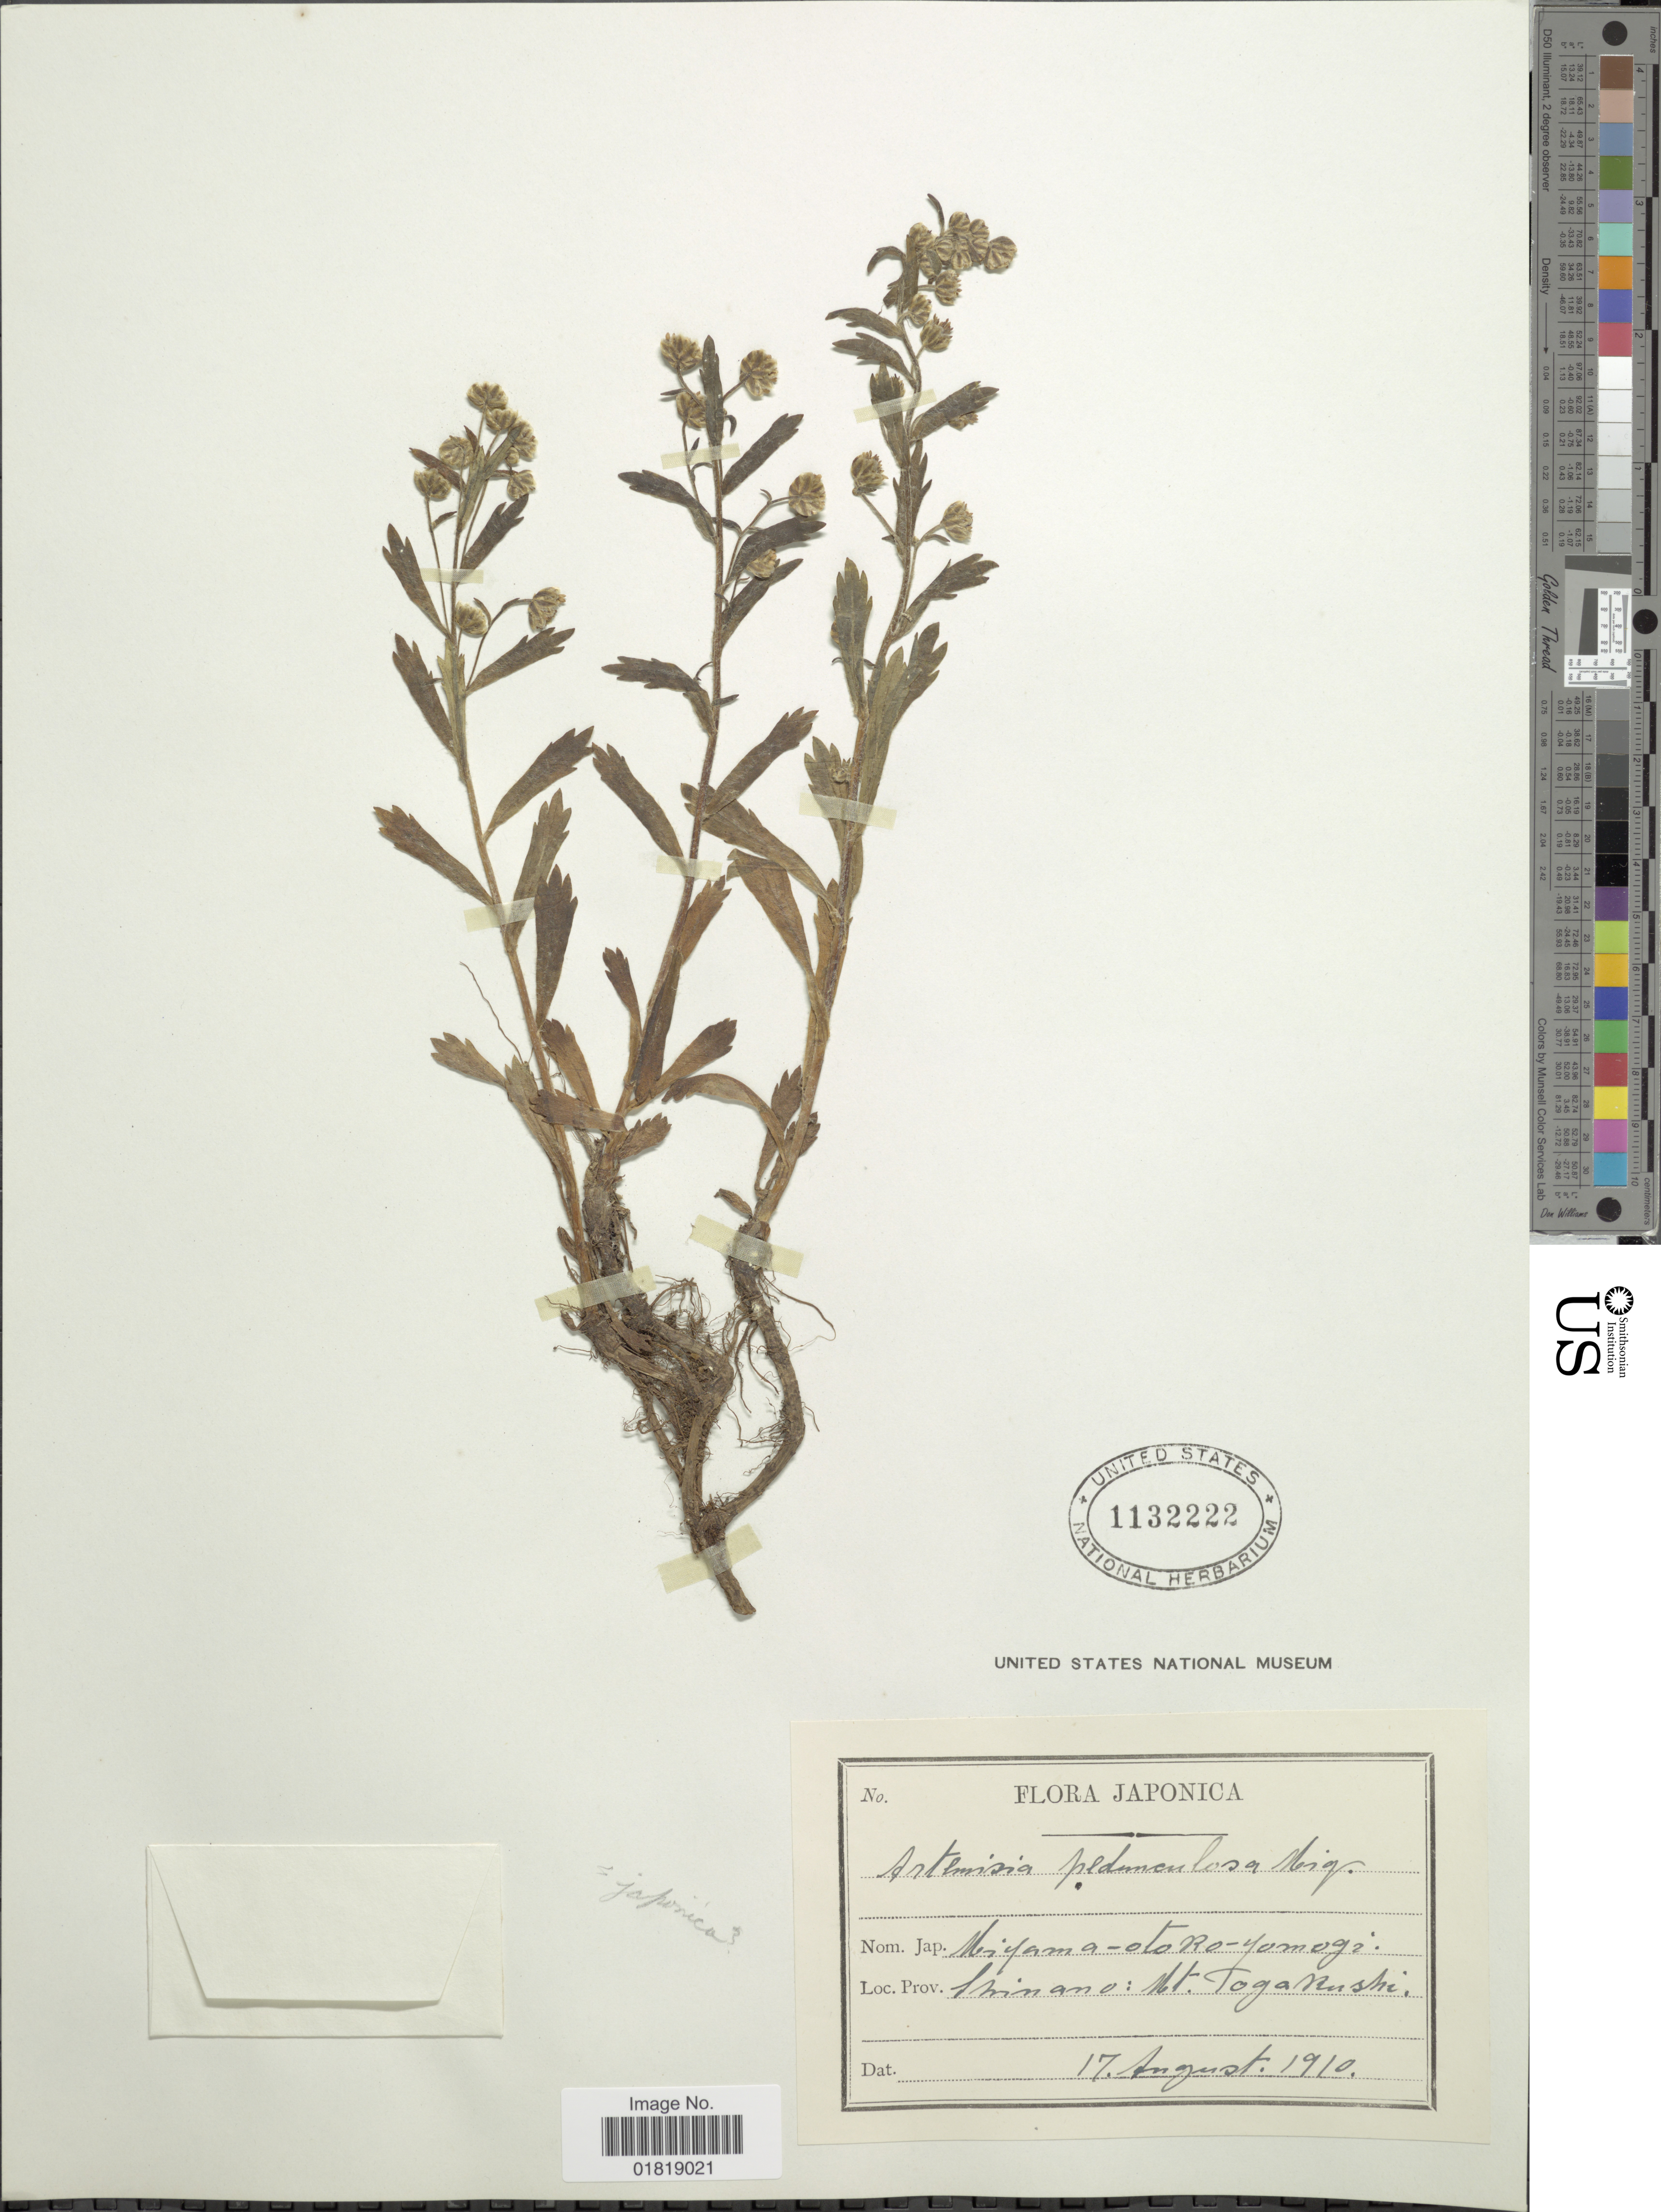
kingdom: Plantae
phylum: Tracheophyta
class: Magnoliopsida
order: Asterales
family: Asteraceae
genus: Artemisia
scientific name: Artemisia pedunculosa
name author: Miq.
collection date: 1910-08-17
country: Japan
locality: Miyama-otoRo-Yomogi, Shimona: Mt. Toganushi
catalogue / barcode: US 1132222